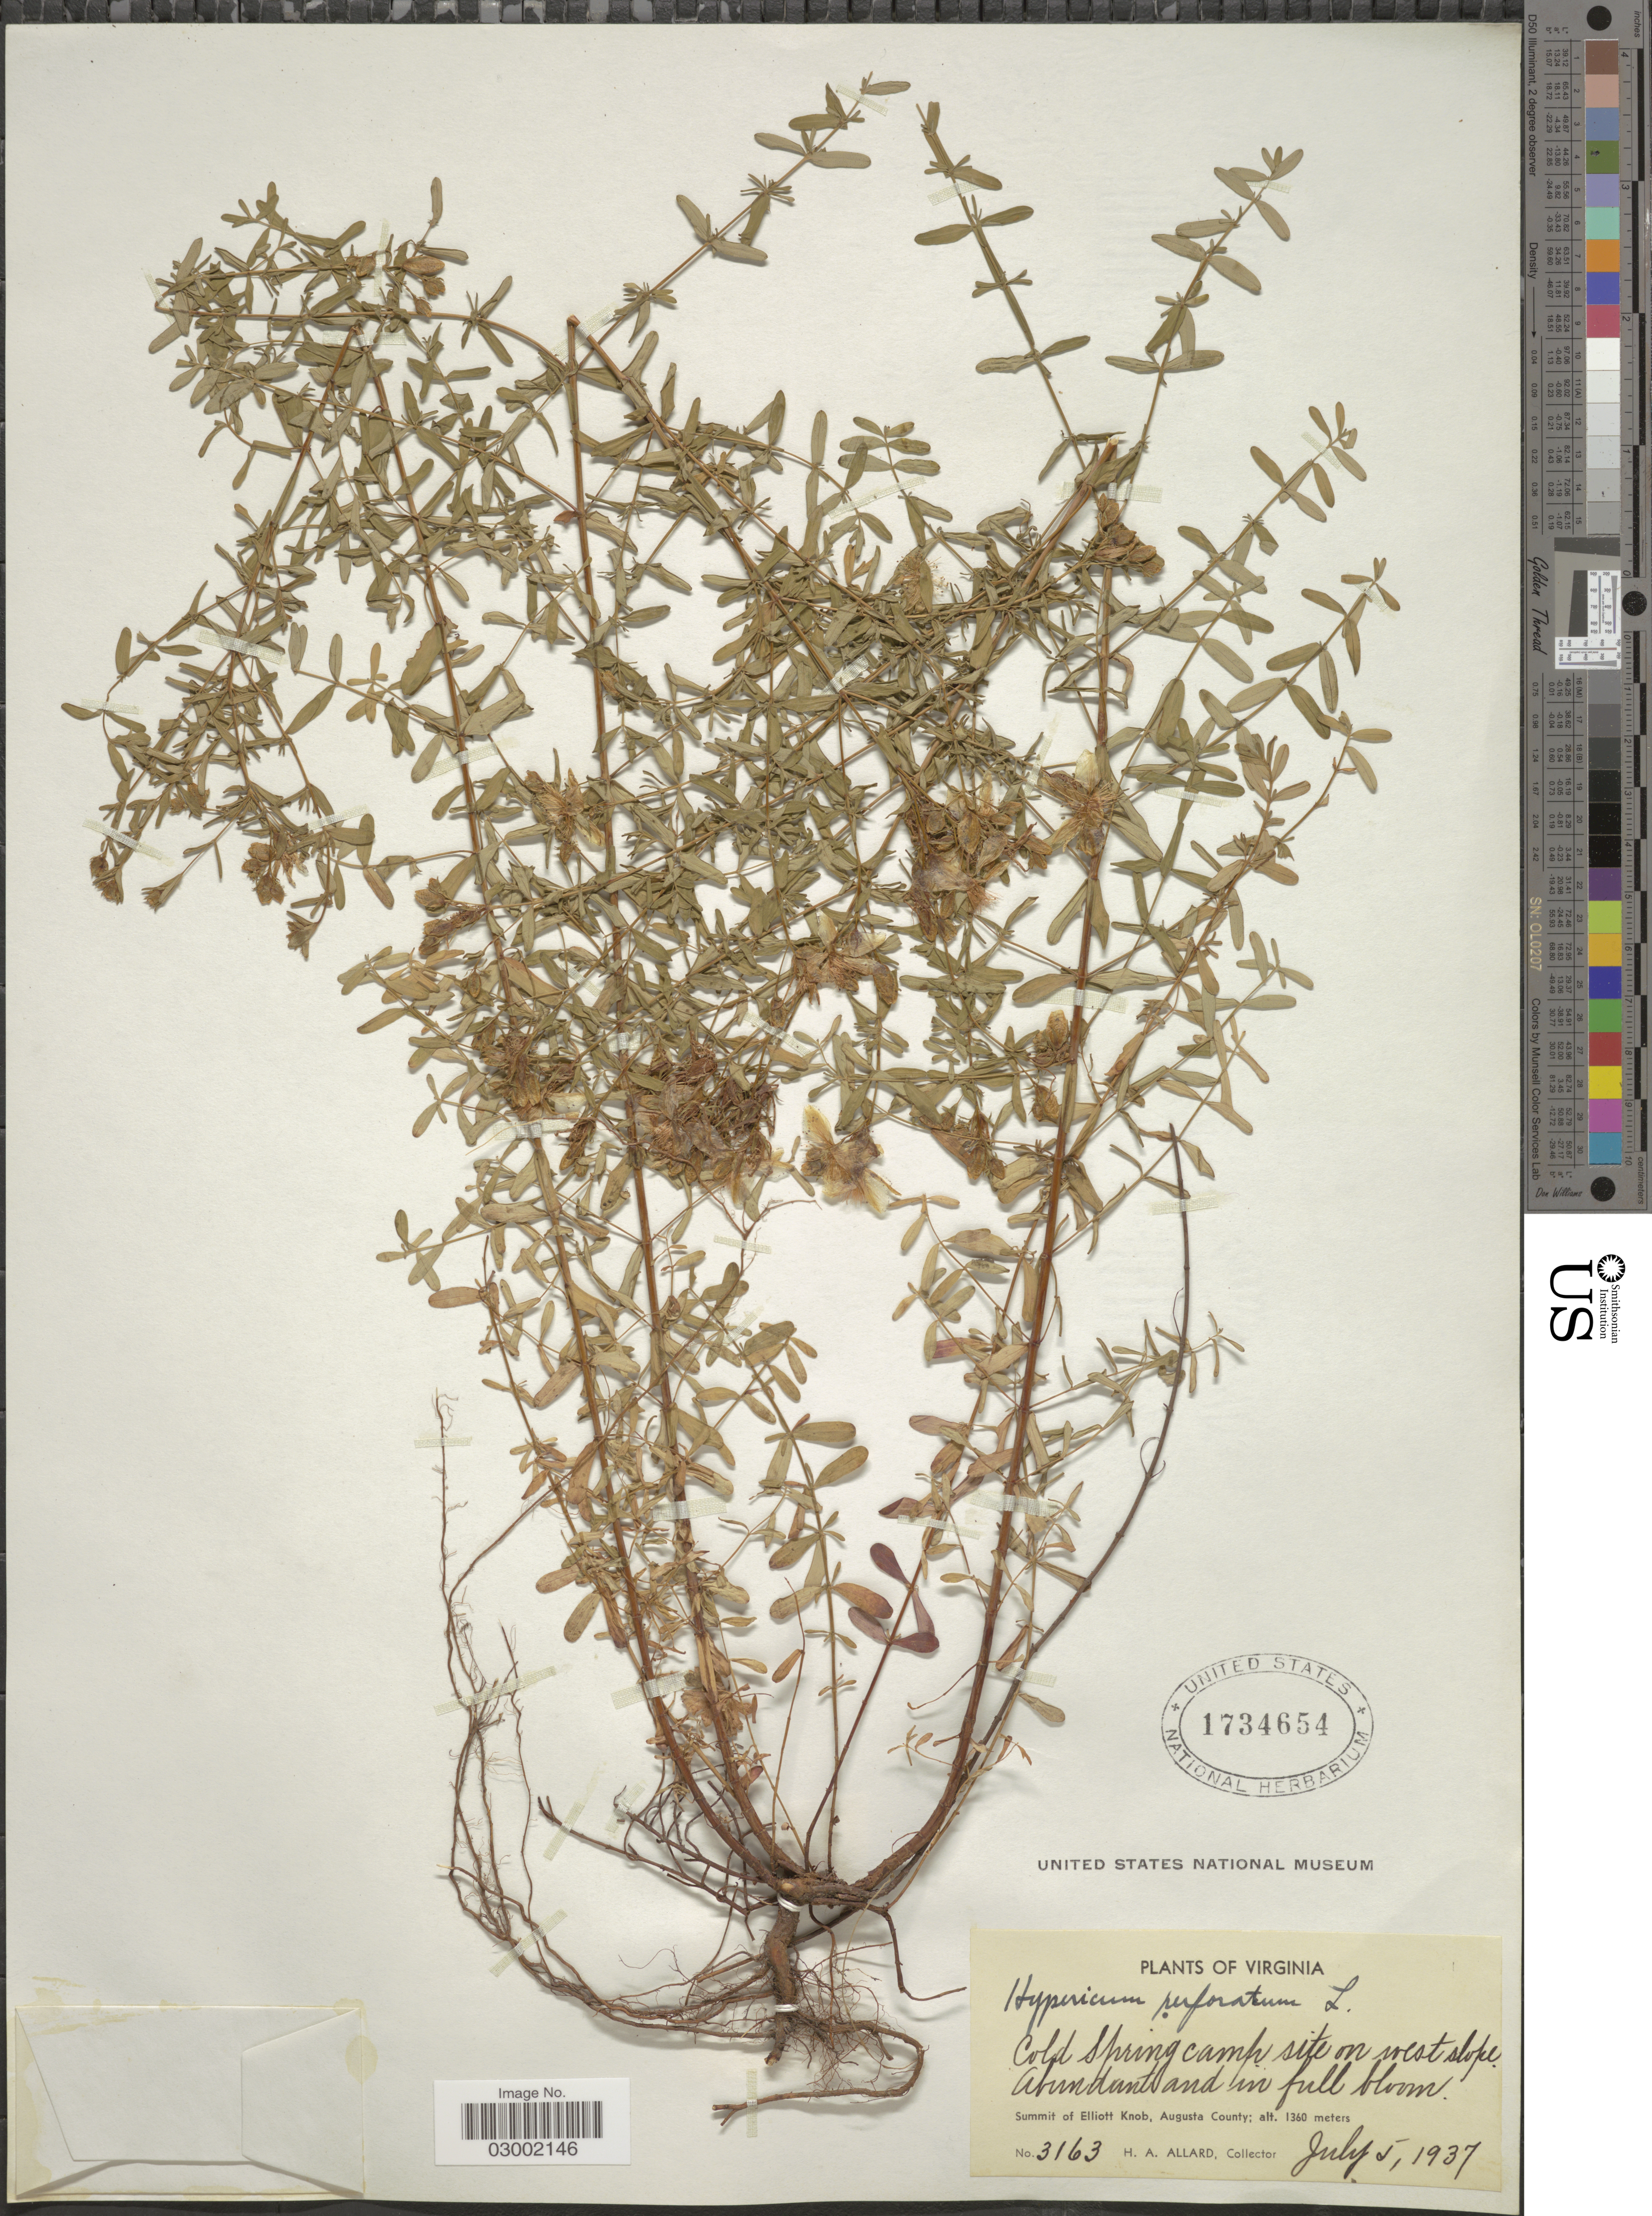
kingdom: Plantae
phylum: Tracheophyta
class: Magnoliopsida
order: Malpighiales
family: Hypericaceae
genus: Hypericum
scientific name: Hypericum perforatum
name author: L.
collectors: H. A. Allard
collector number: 3163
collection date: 1937-07-05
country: United States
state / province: Virginia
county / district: Augusta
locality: Cold Spring camp site on west slope. Abundant and in full bloom. Summit of Elliot Knob, Augusta County.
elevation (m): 1360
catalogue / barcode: US 1734654